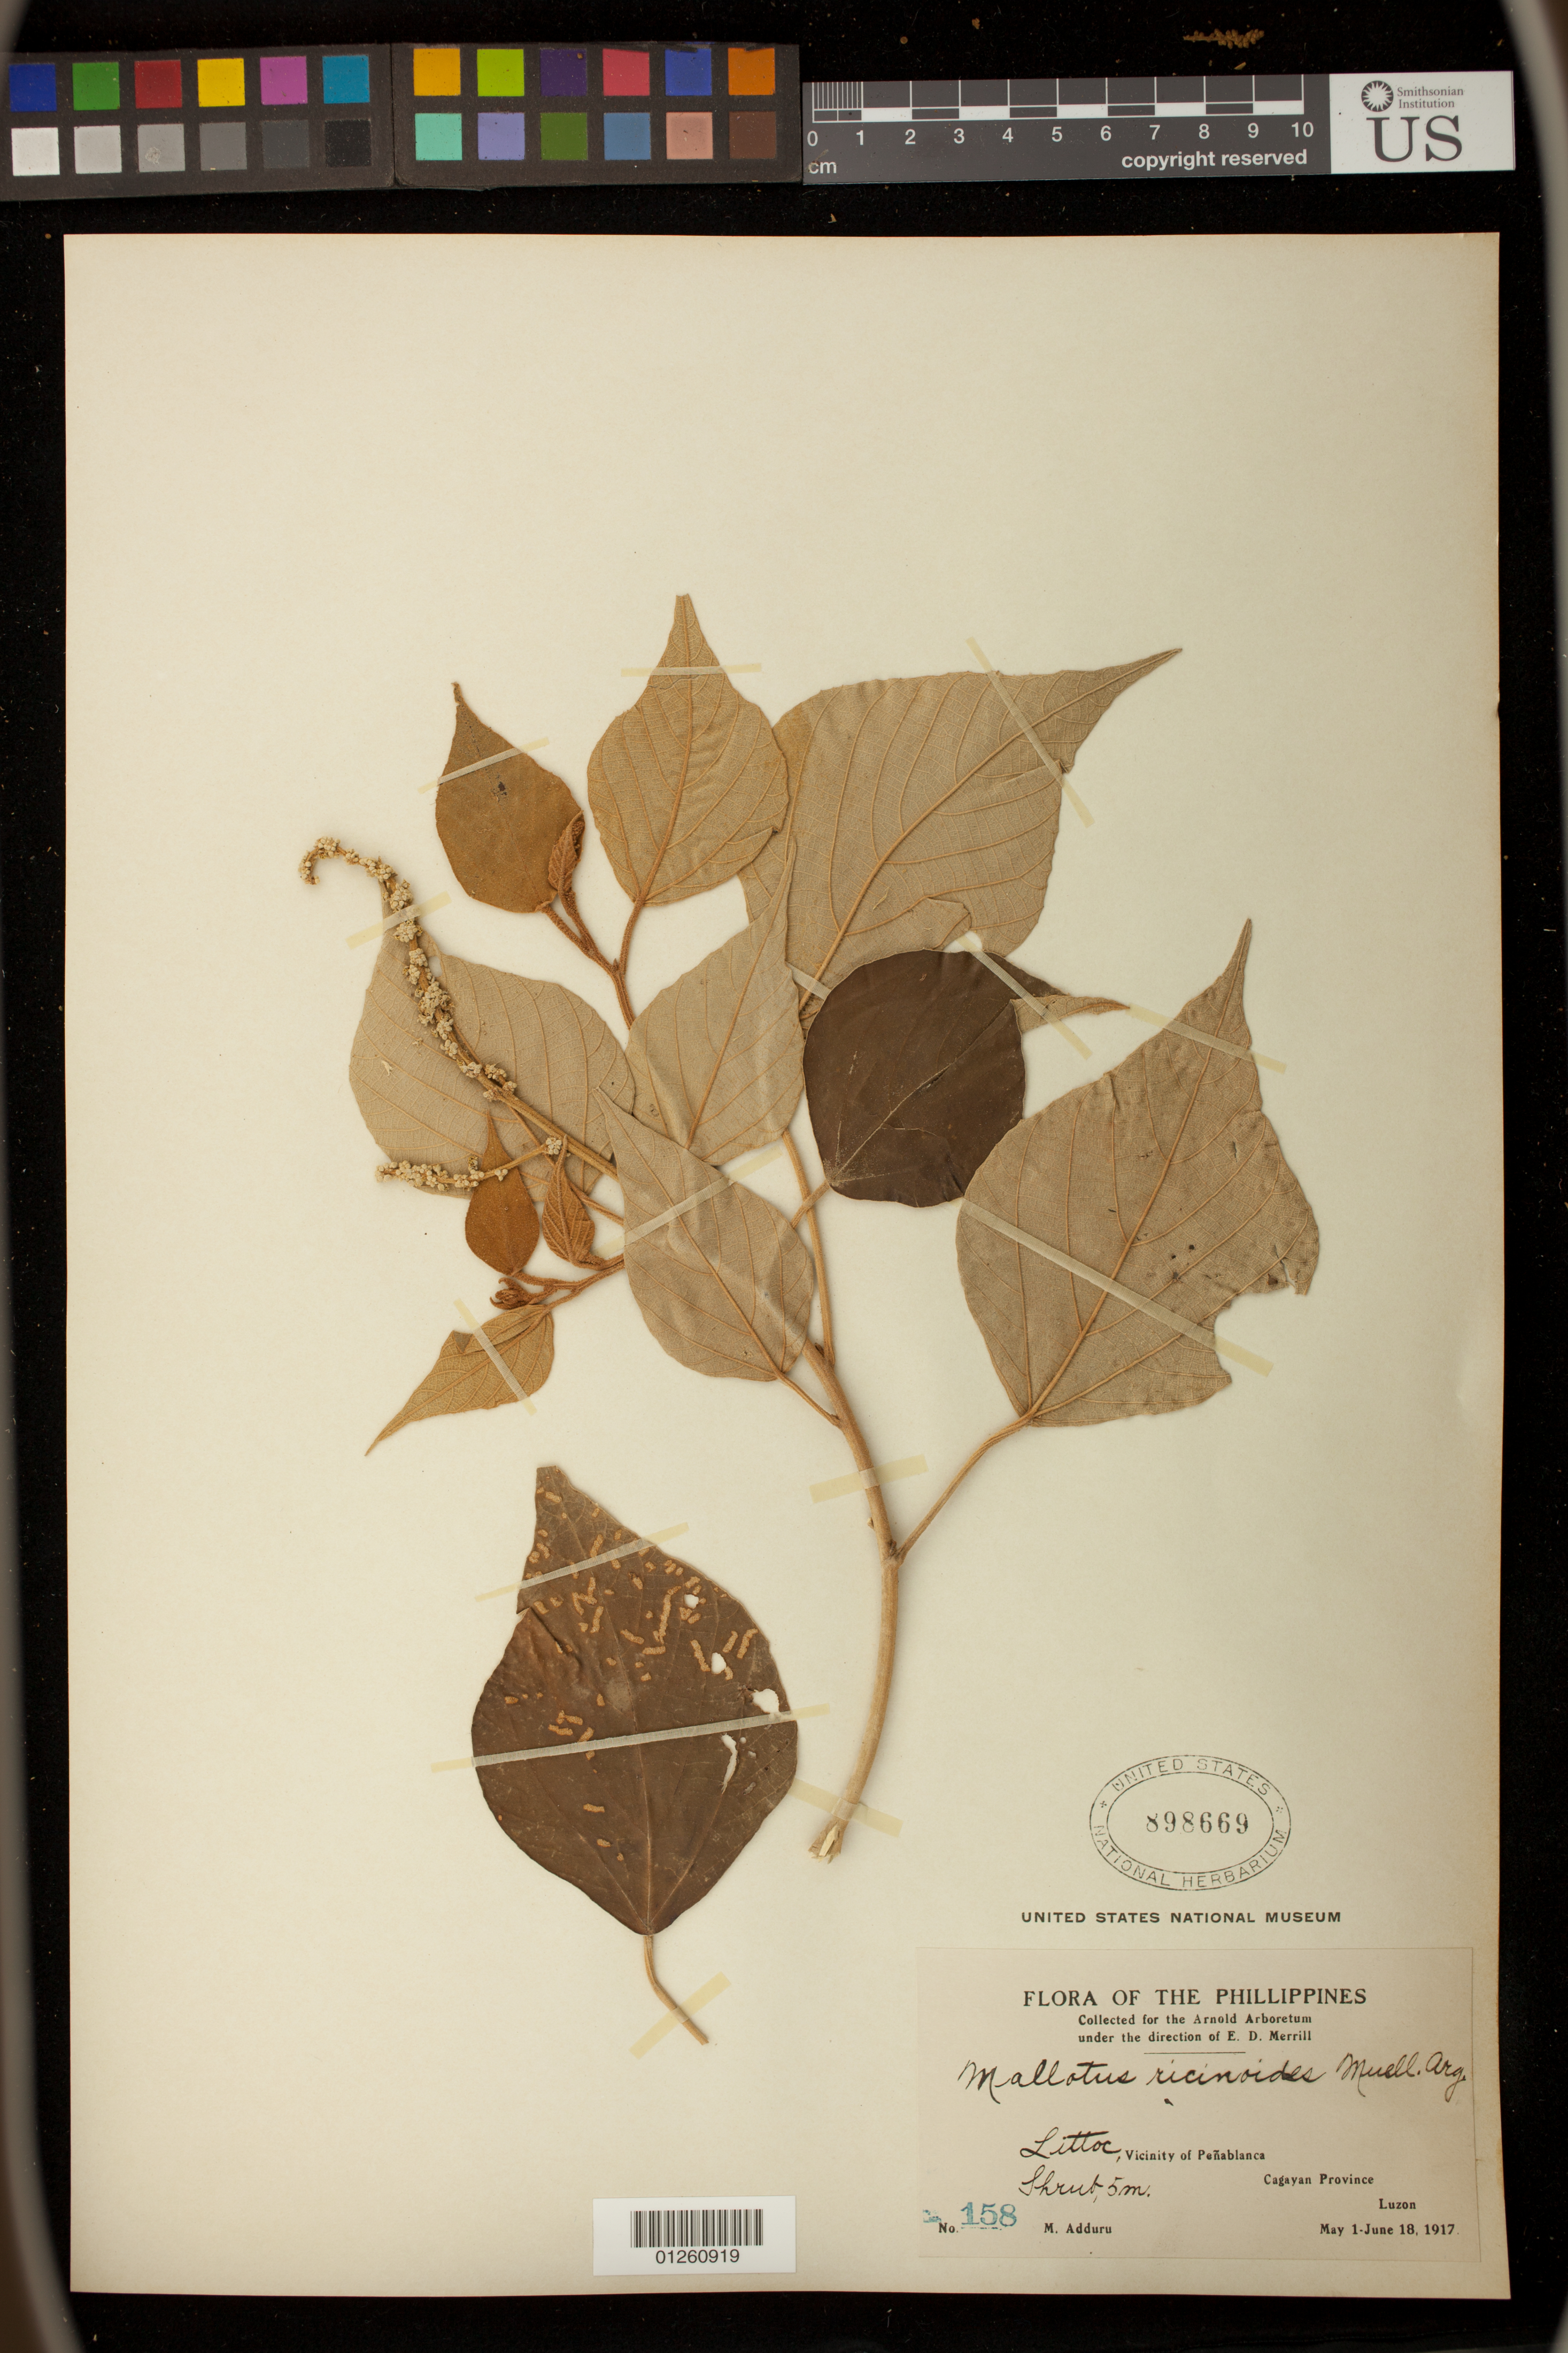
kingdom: Plantae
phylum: Tracheophyta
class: Magnoliopsida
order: Malpighiales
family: Euphorbiaceae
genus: Mallotus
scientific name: Mallotus ricinoides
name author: (Pers.) Müll. Arg.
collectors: M. Adduru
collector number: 158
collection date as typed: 1917-05-01/1917-06-18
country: Philippines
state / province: Cagayan Valley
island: Luzon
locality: Littoc, Vicinity of Peñablanca, Cagayan Province, Luzon.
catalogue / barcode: US 898669